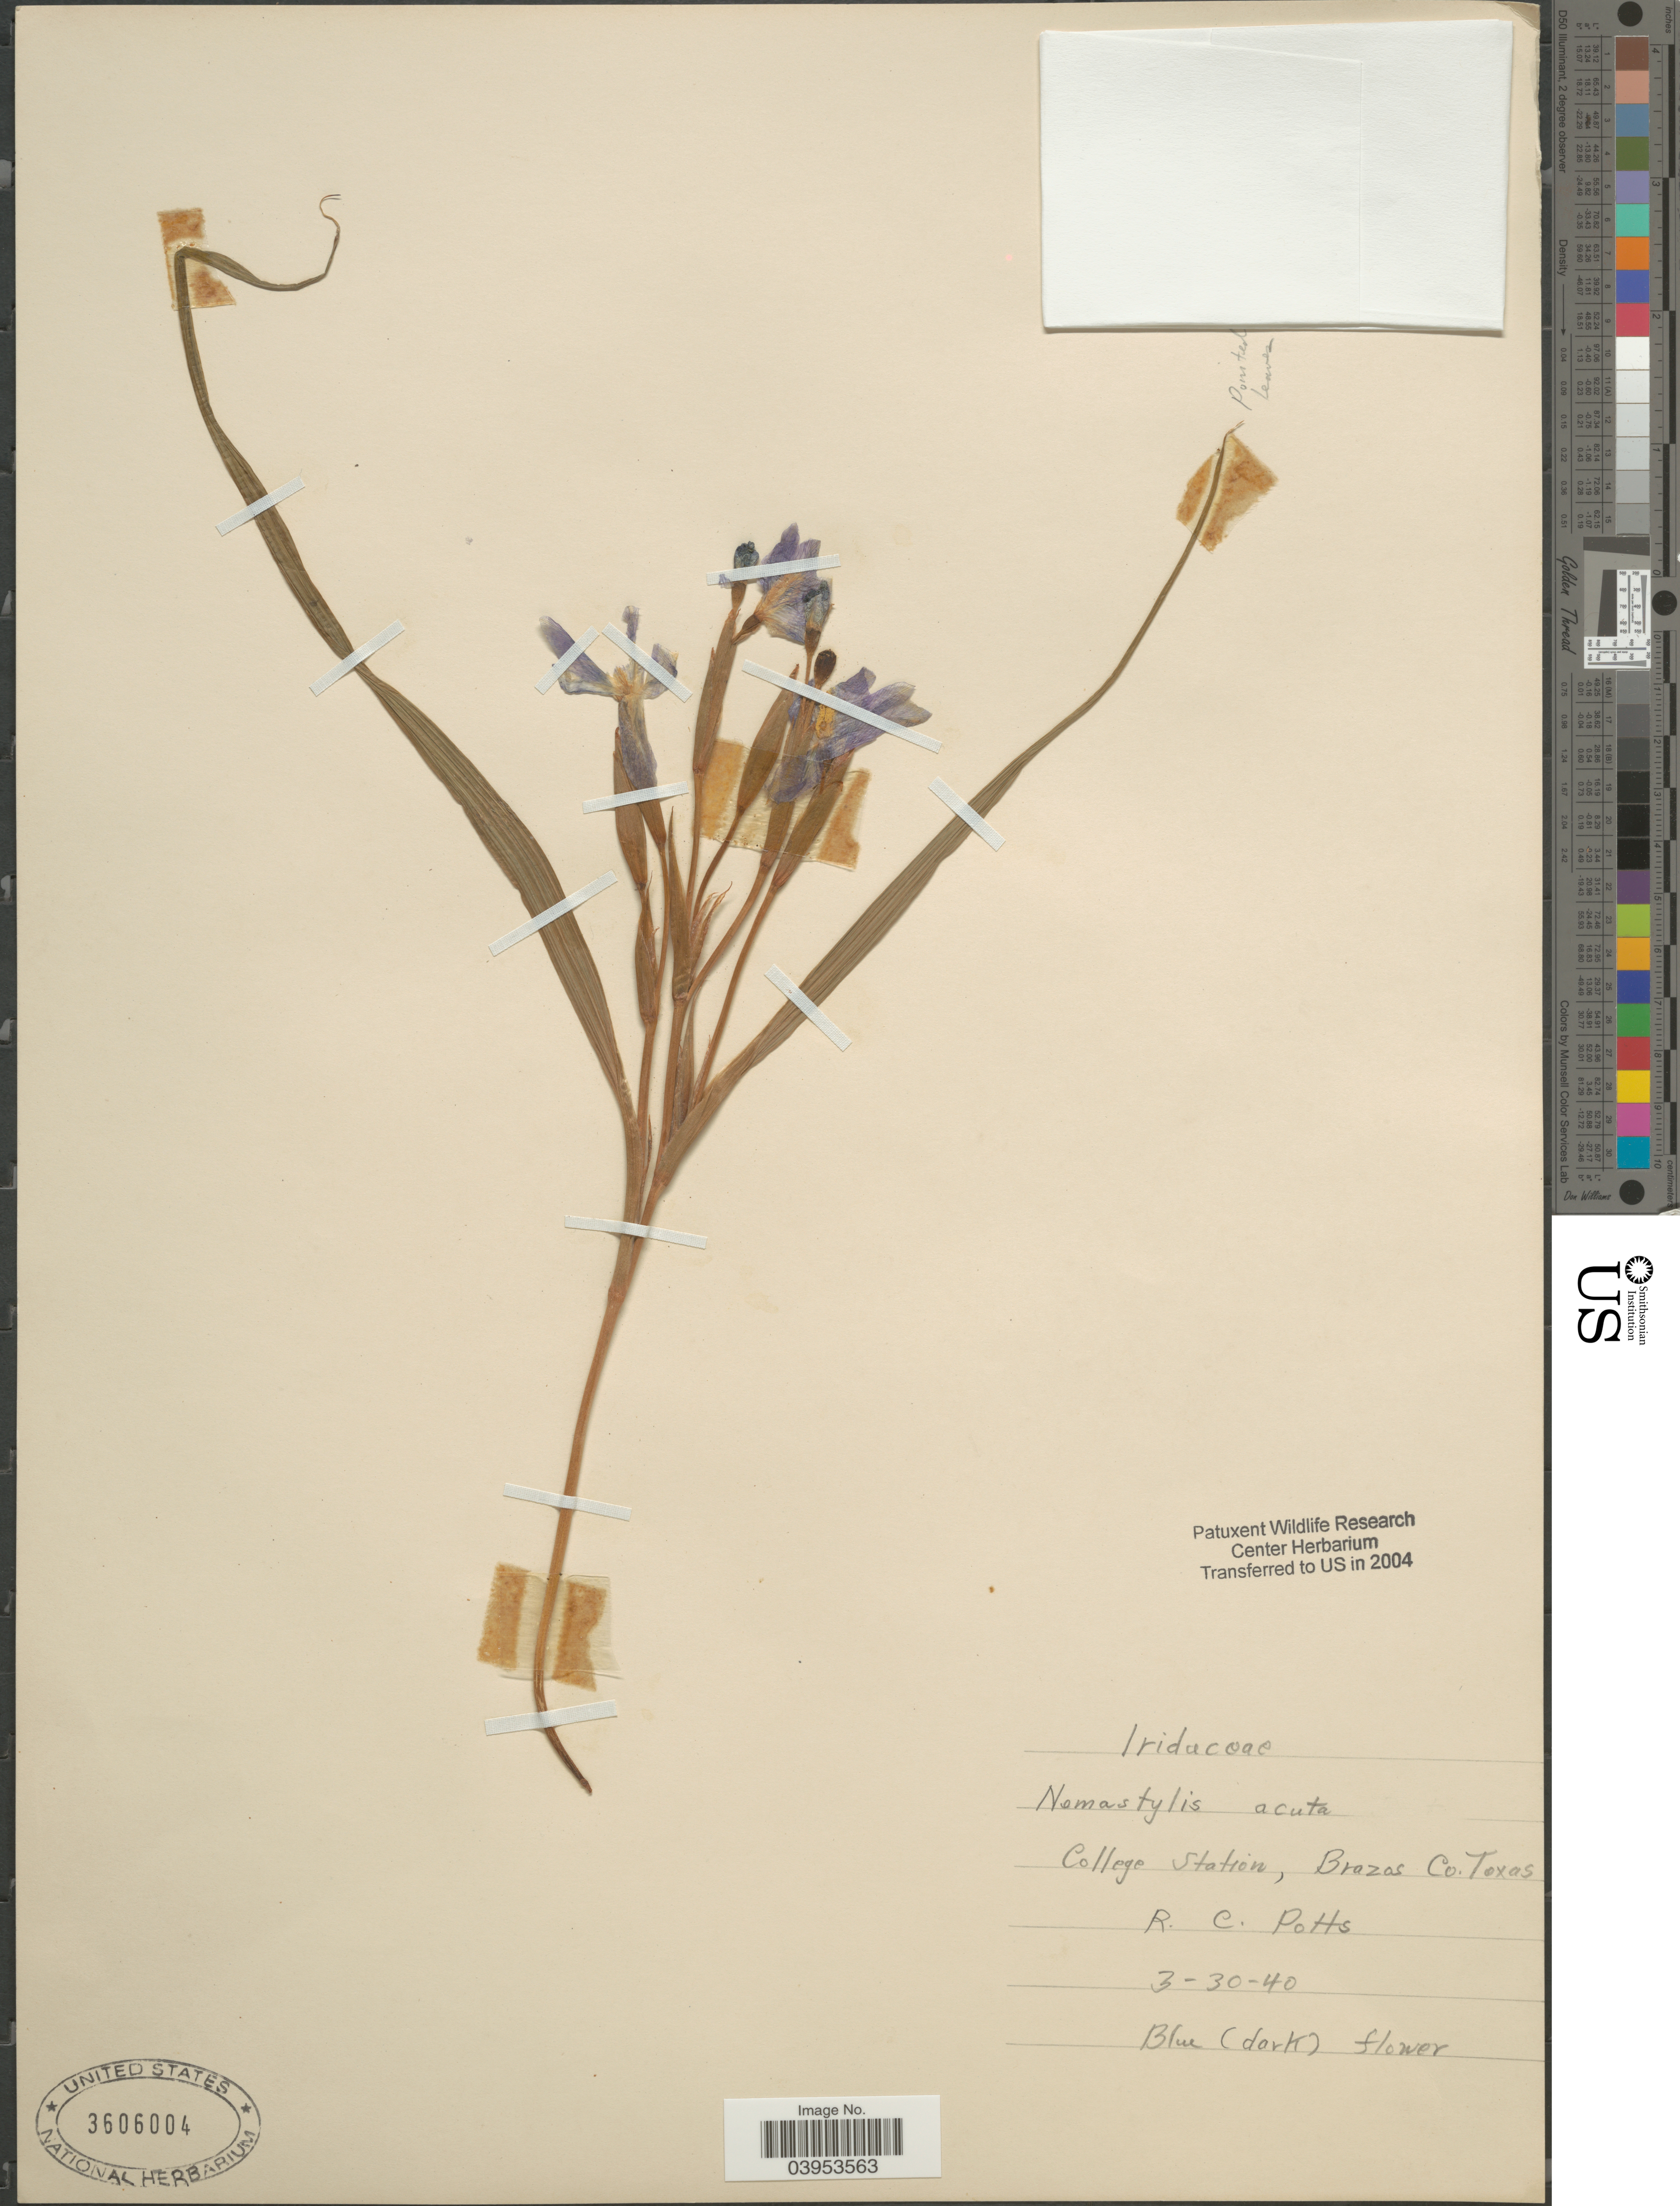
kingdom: Plantae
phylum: Tracheophyta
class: Liliopsida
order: Asparagales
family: Iridaceae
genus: Nemastylis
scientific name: Nemastylis geminiflora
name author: Nutt.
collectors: R. Potts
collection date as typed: Transcribed d/m/y: 30/3/40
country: United States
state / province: Texas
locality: College Station, Brazos Co.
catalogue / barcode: US 3606004